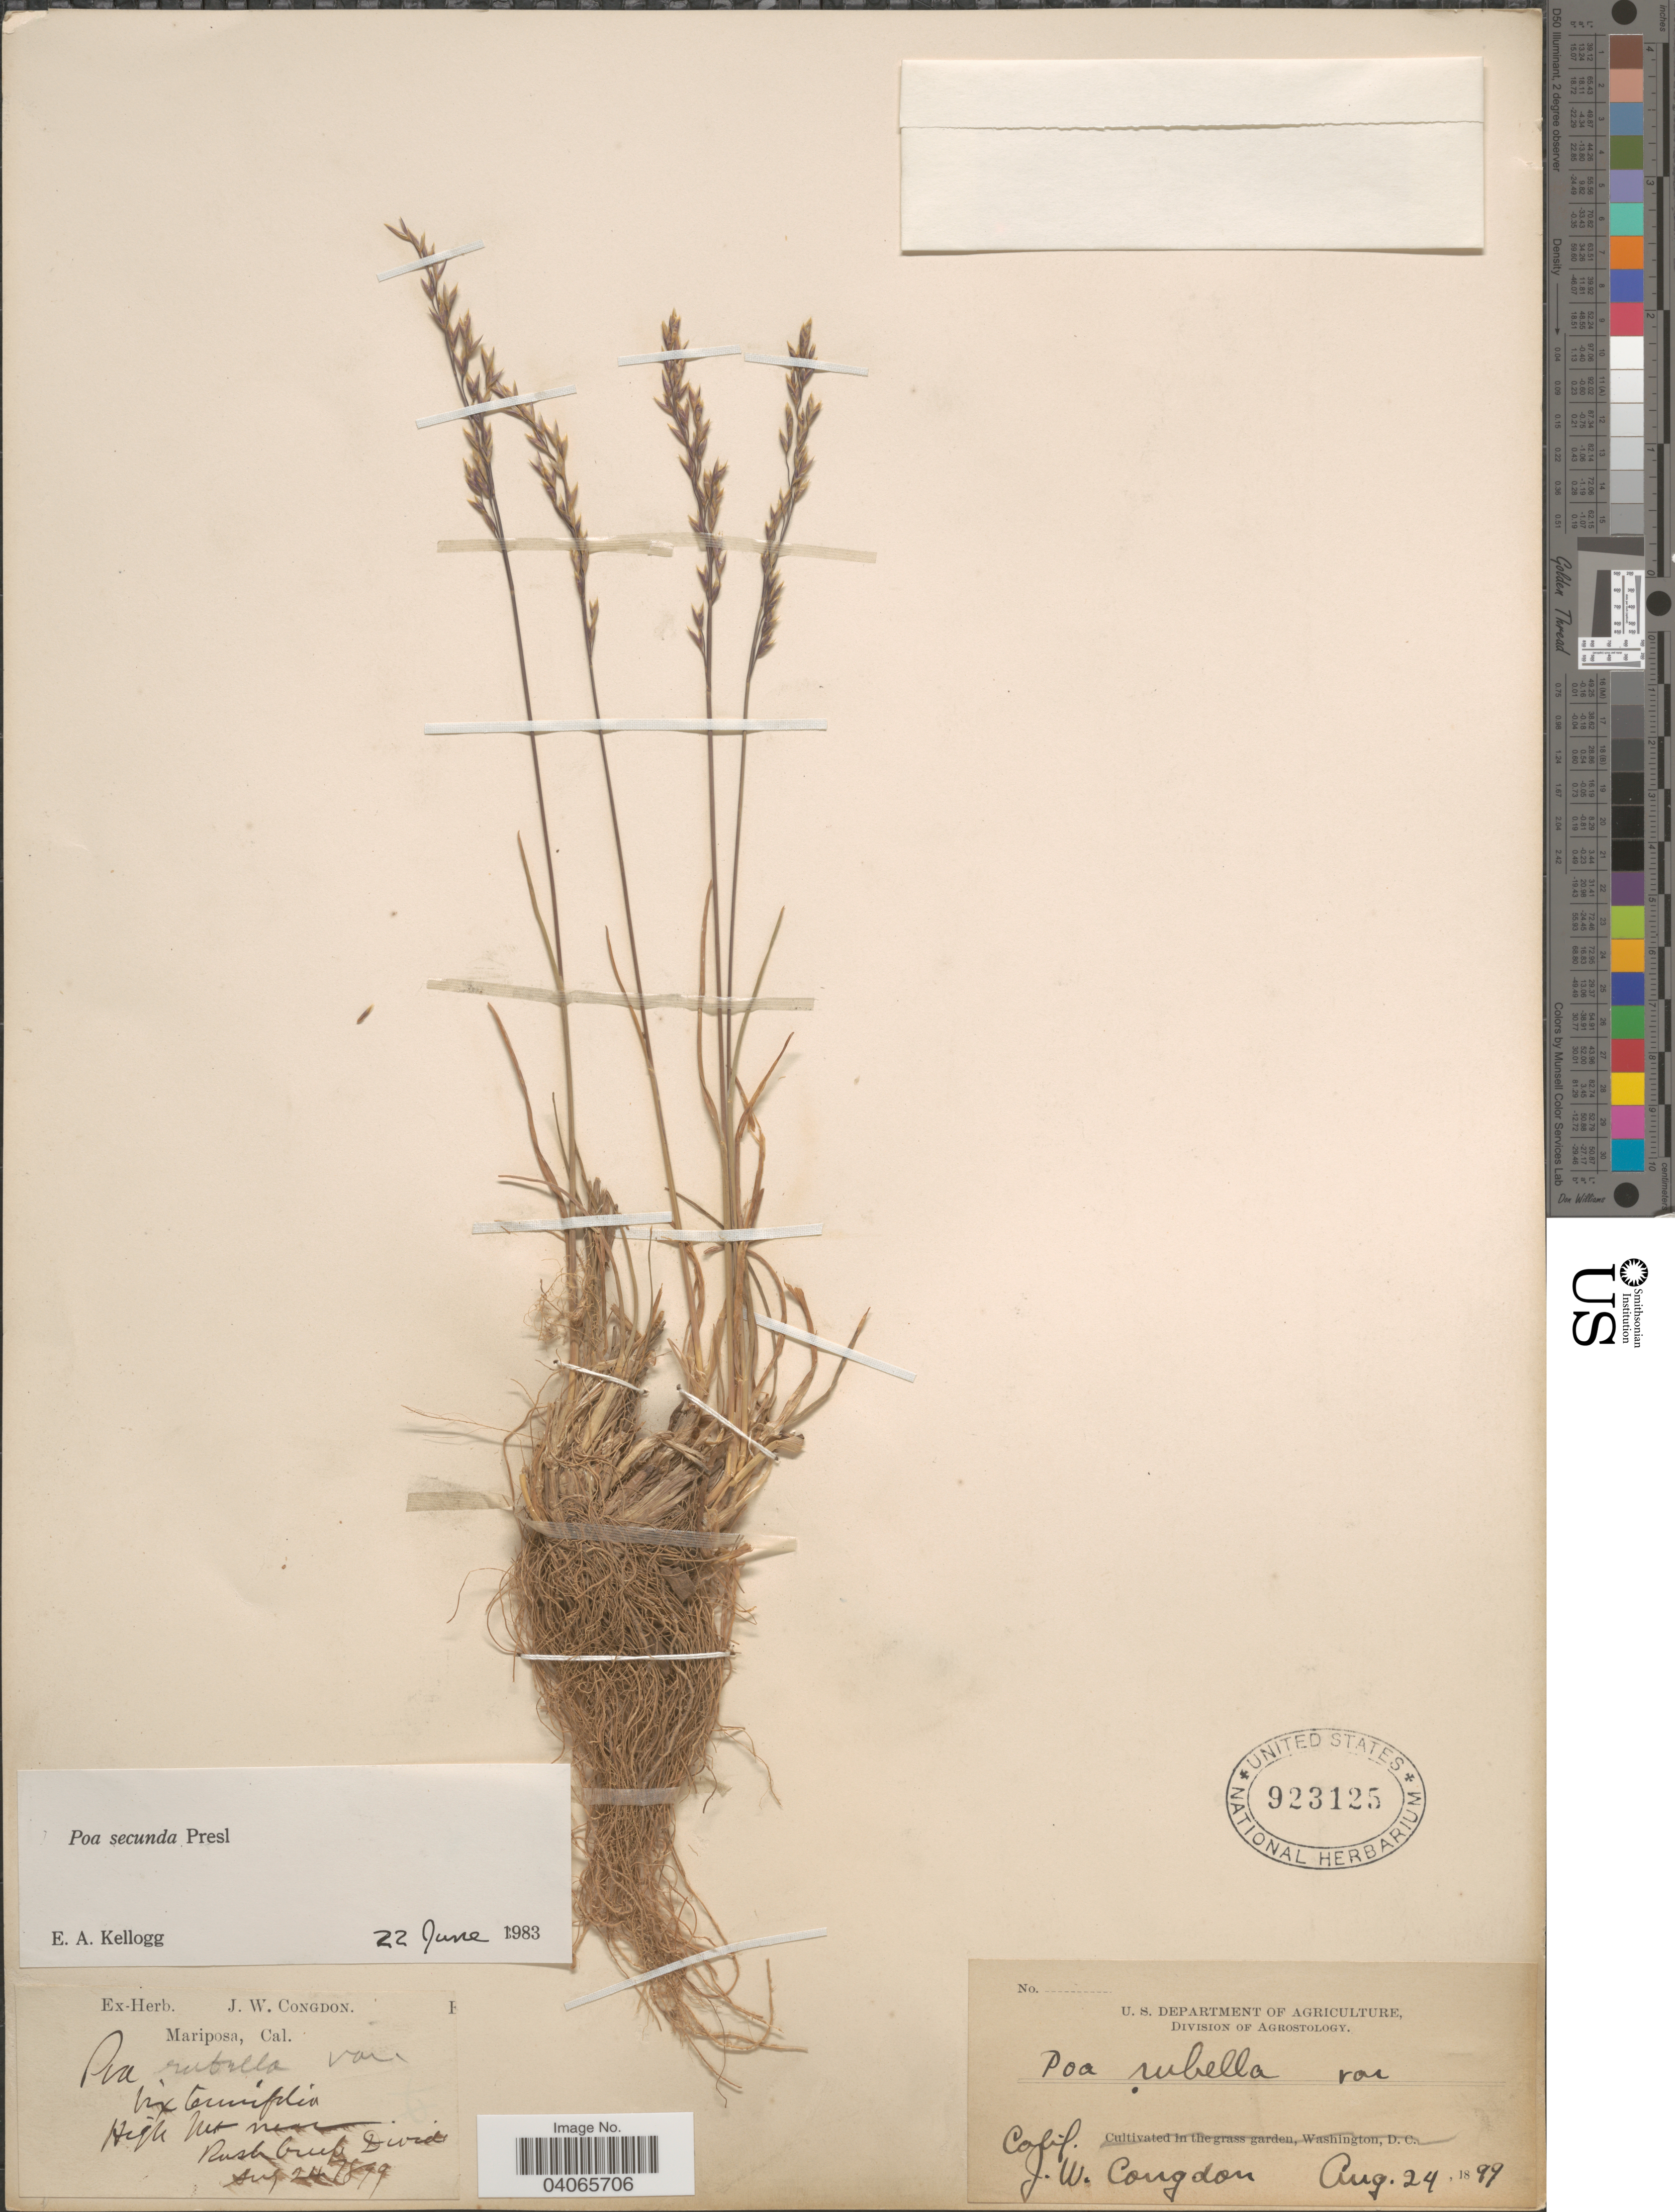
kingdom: Plantae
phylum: Tracheophyta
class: Liliopsida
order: Poales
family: Poaceae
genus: Poa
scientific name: Poa secunda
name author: J. Presl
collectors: J. W. Congdon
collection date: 1899-08-24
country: United States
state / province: California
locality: High Mt near Rush Creek Divide.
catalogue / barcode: US 923125